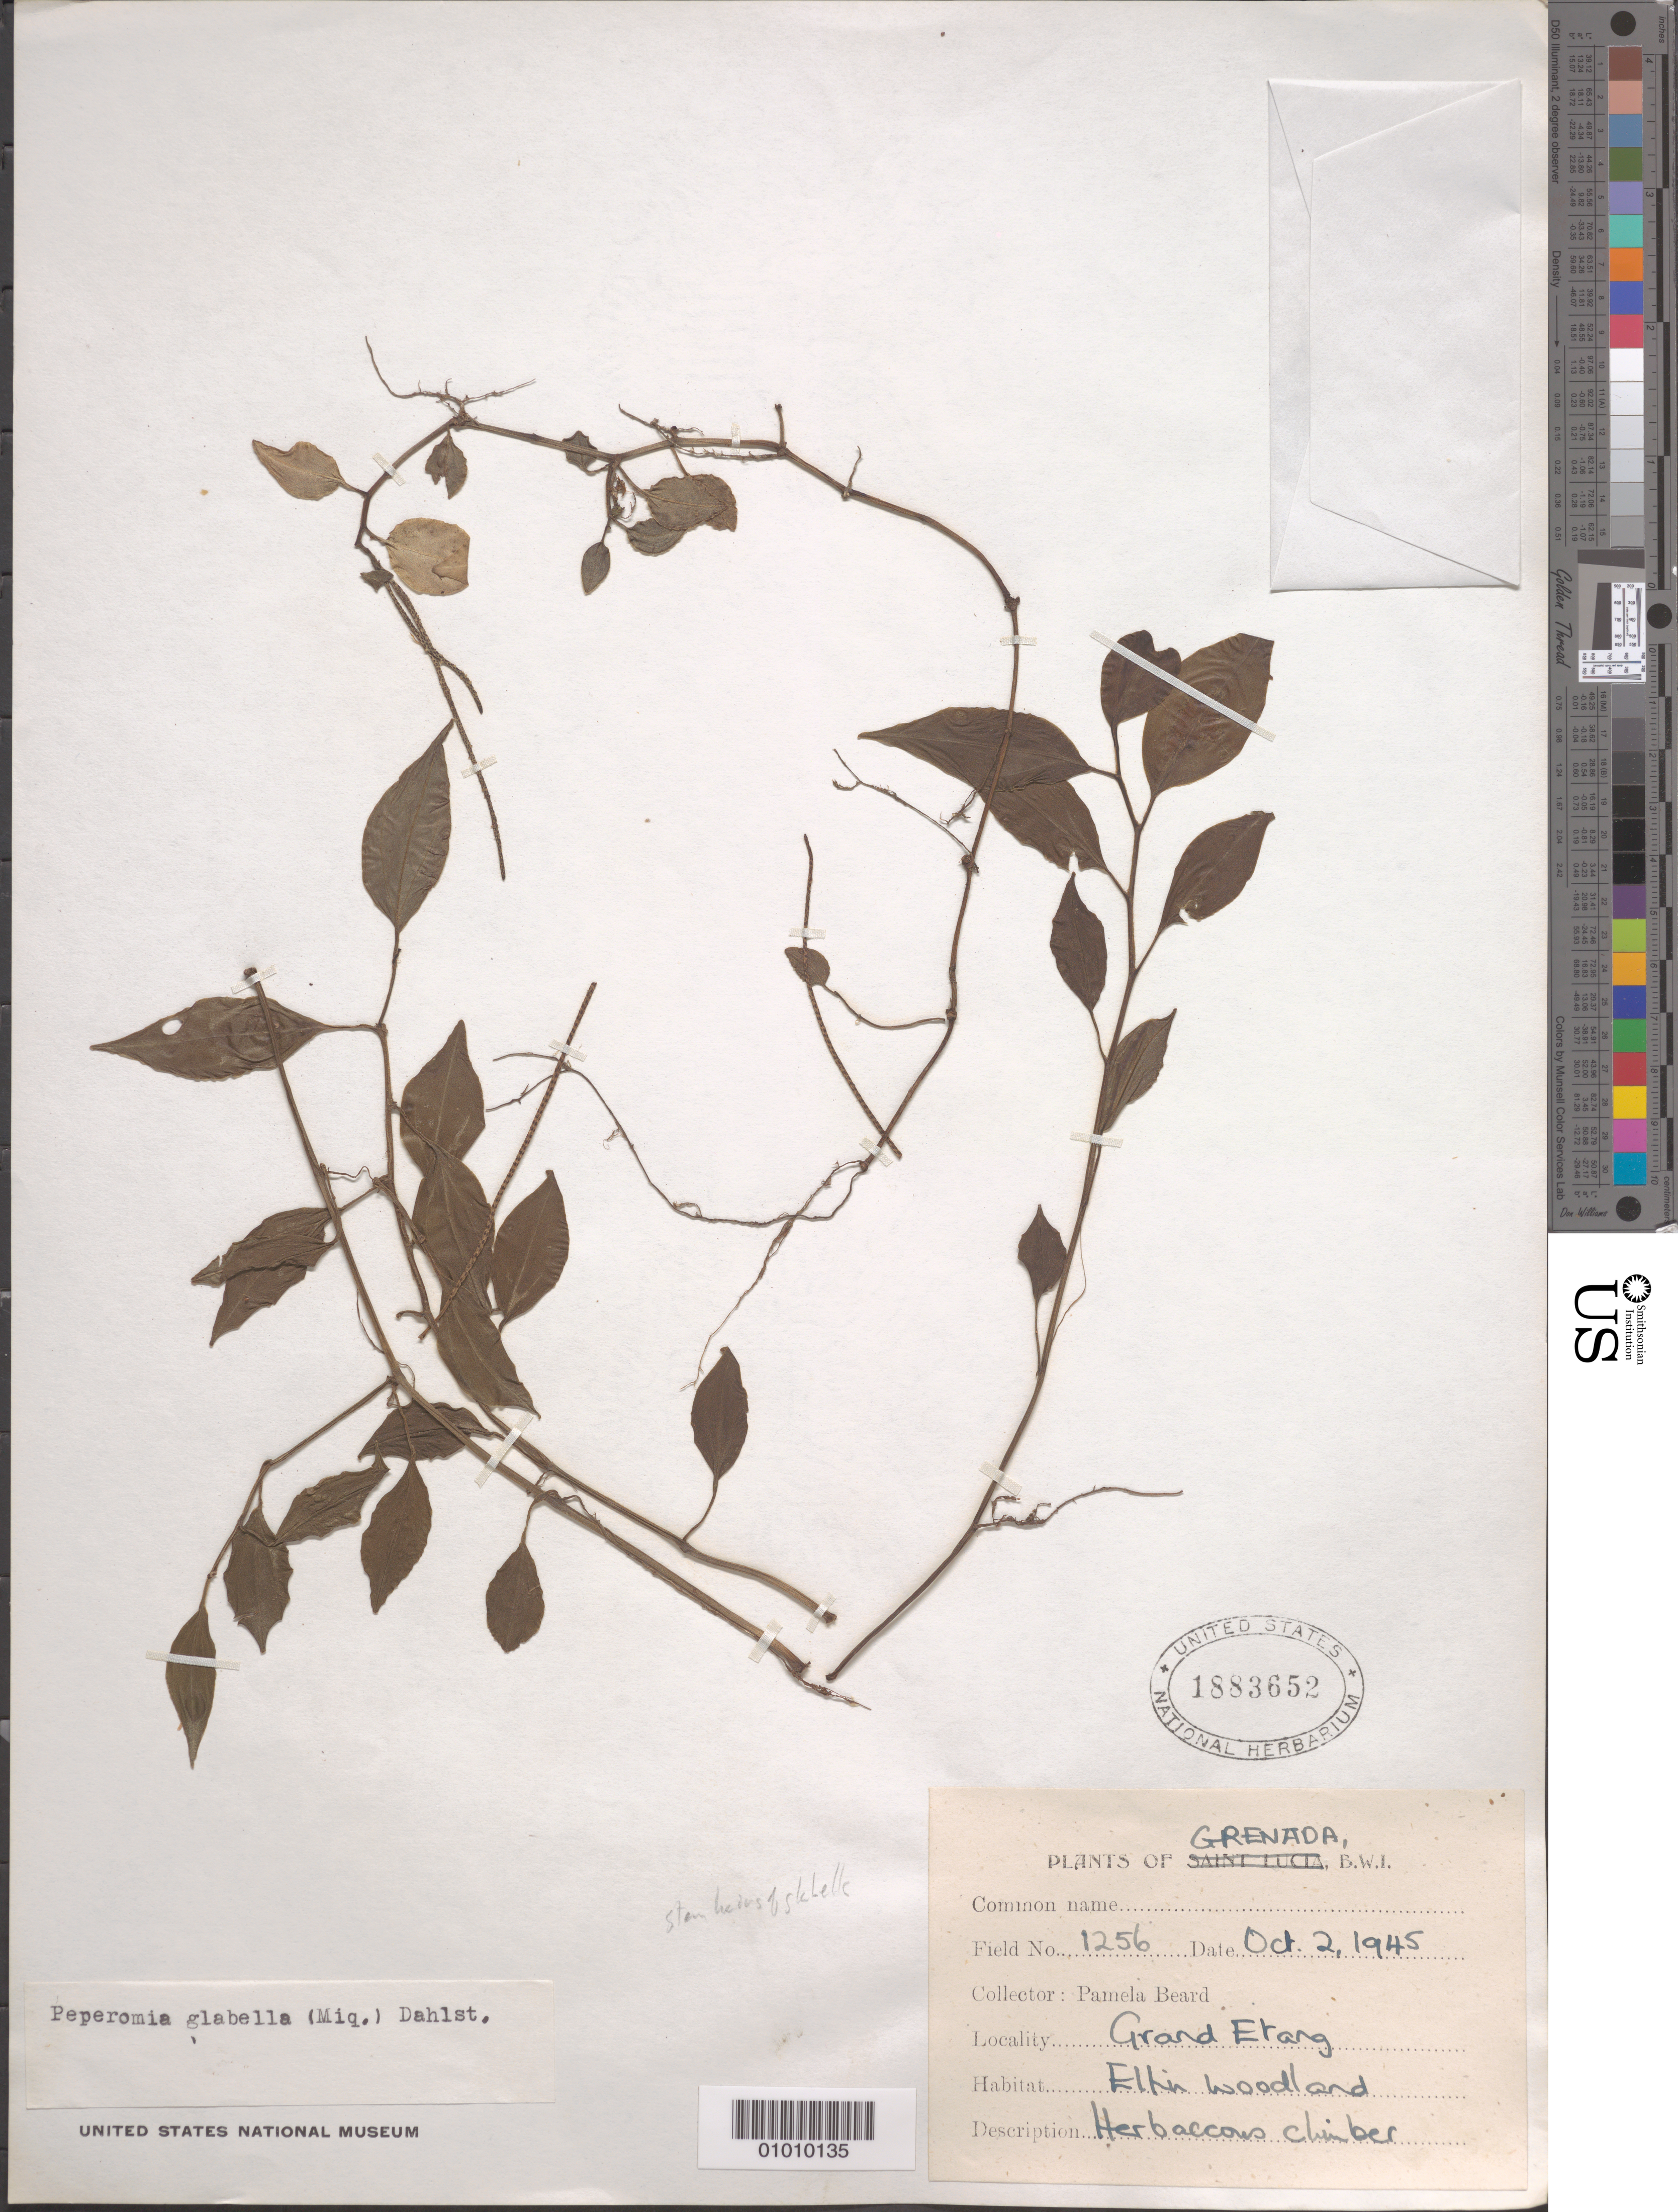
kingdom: Plantae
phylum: Tracheophyta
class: Magnoliopsida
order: Piperales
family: Piperaceae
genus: Peperomia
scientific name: Peperomia glabella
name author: (Sw.) A. Dietr.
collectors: P. Beard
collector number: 1256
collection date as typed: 02 Oct 1945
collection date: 1945-10-02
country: Grenada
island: Grenada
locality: Grand Erang. Elkin woodland.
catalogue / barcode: US 1883652